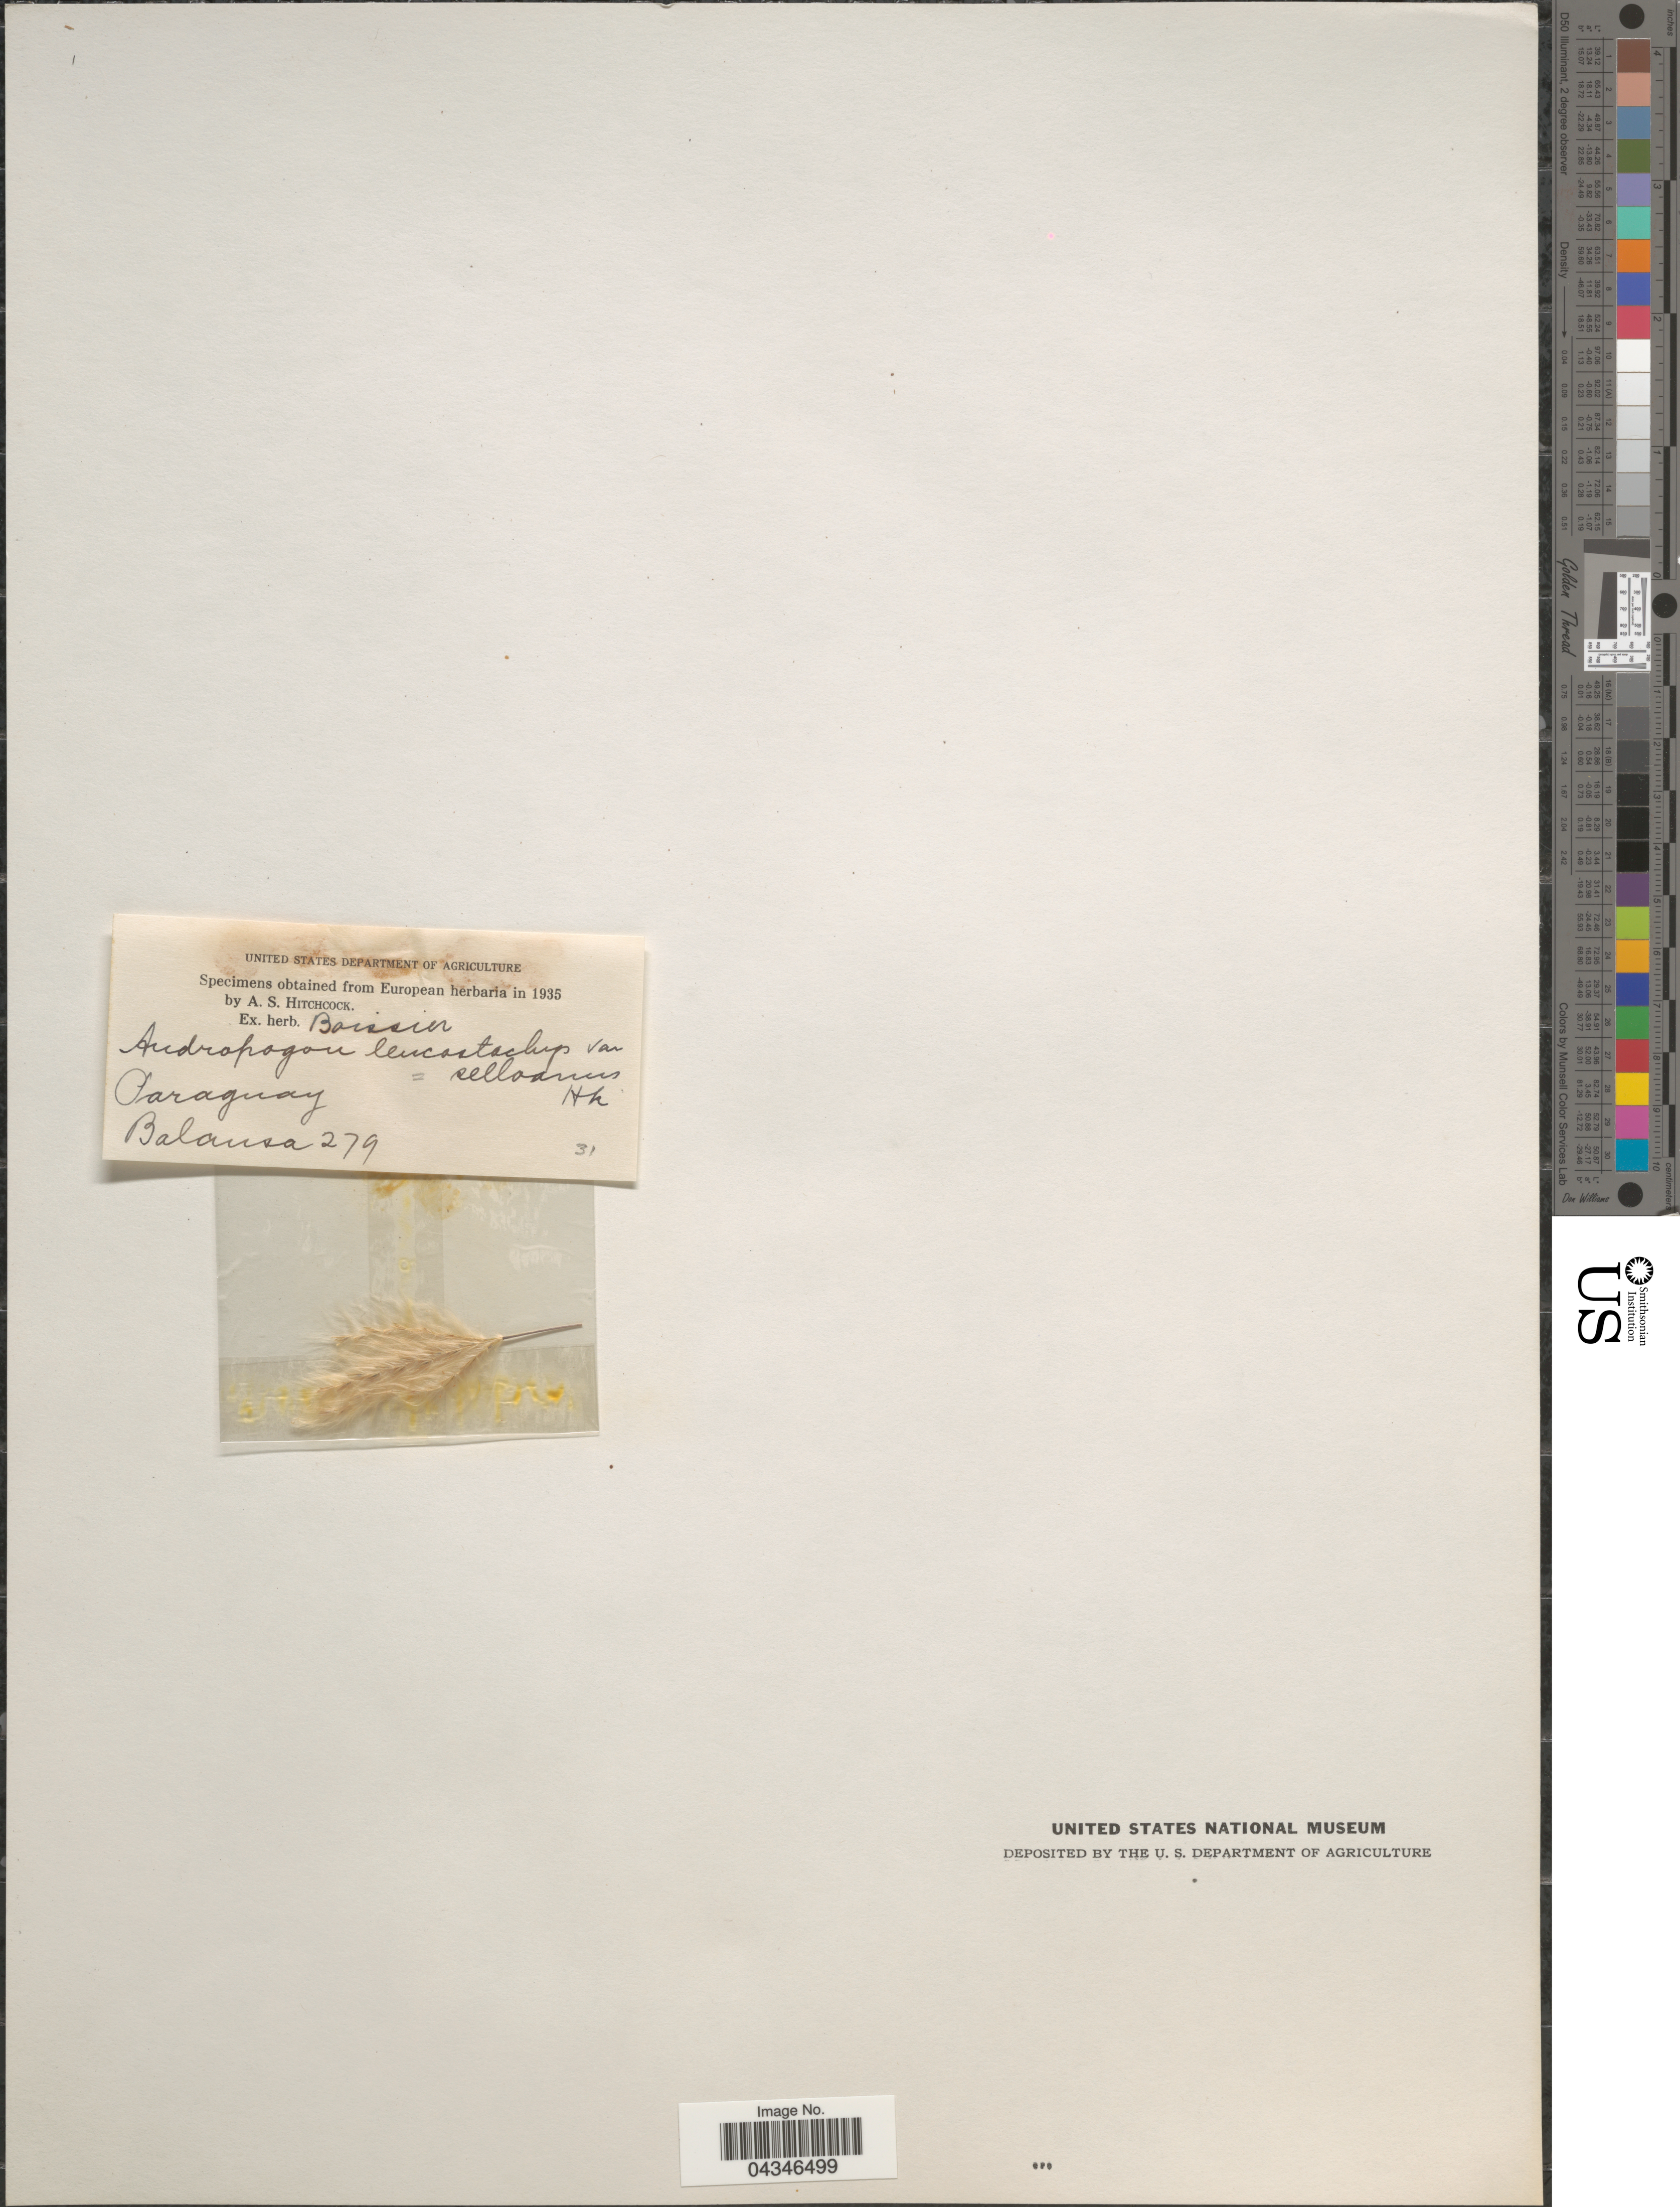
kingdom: Plantae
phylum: Tracheophyta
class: Liliopsida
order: Poales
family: Poaceae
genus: Andropogon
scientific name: Andropogon selloanus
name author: (Hack.) Hack.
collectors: -. Balansa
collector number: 279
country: Paraguay